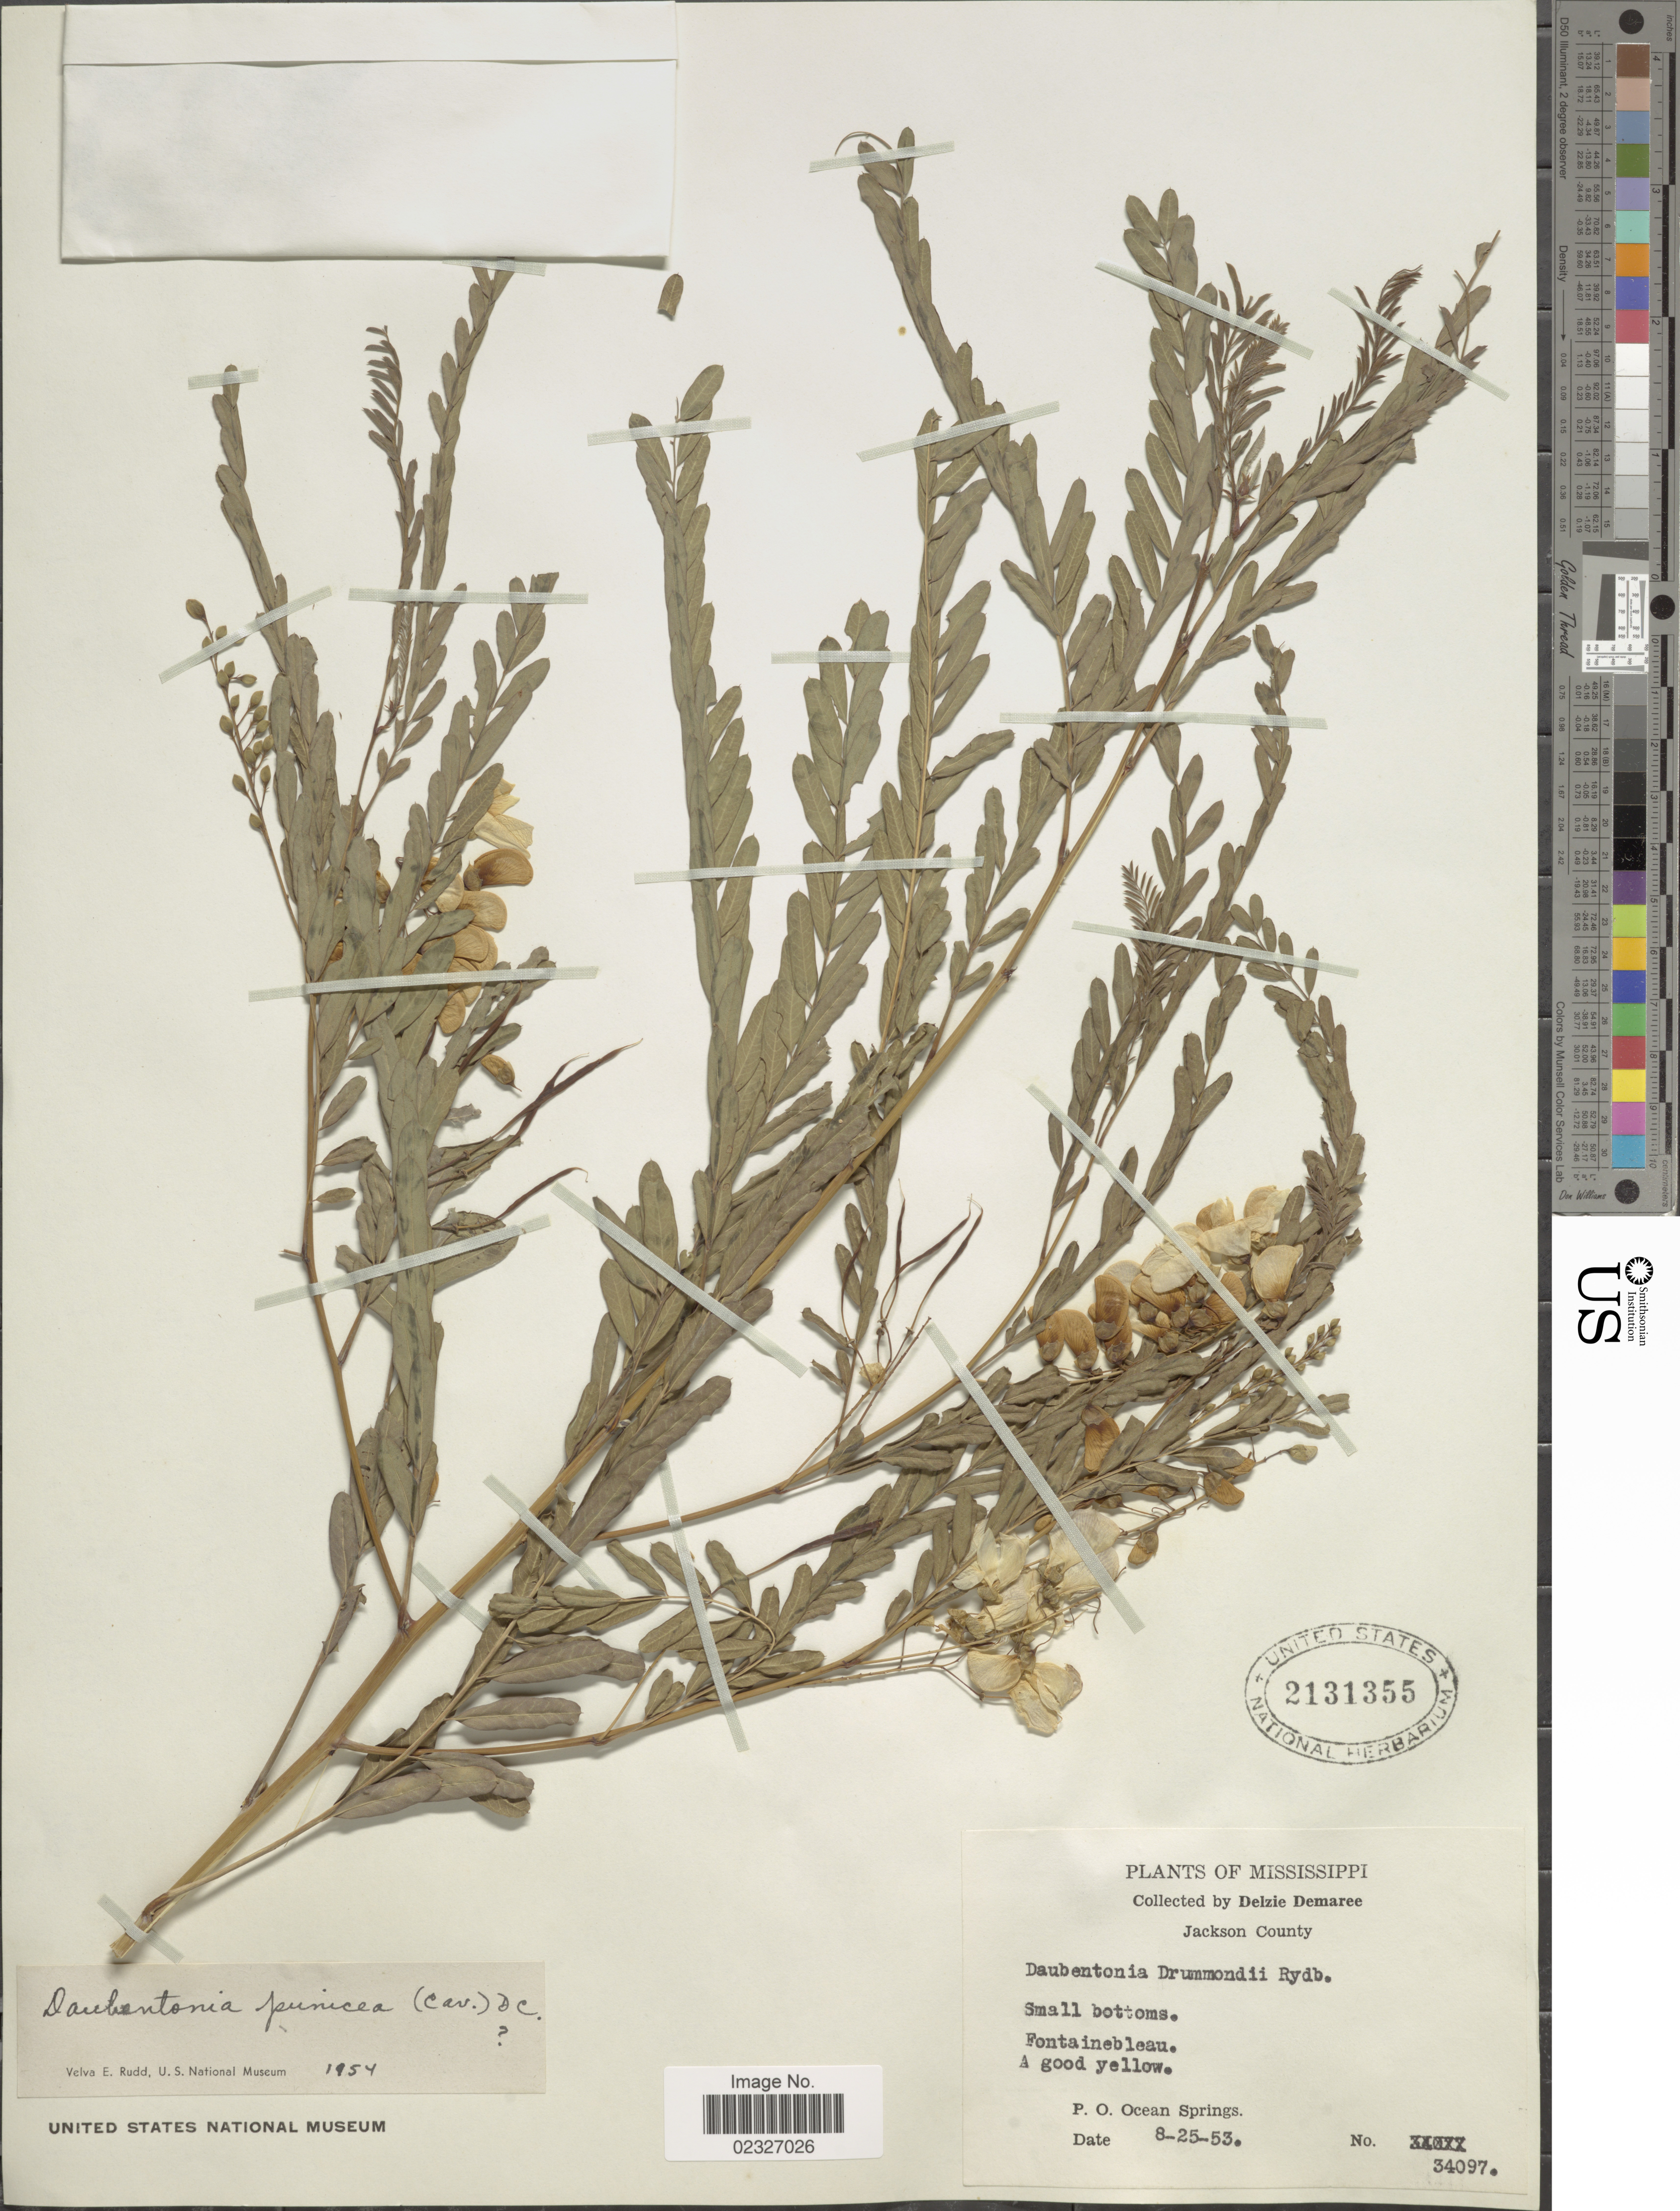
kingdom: Plantae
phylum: Tracheophyta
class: Magnoliopsida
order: Fabales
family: Fabaceae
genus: Sesbania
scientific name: Sesbania punicea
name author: (Cav.) Benth.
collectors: D. Demaree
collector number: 34097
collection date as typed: Transcribed d/m/y: 25/8/53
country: United States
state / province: Mississippi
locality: Jackson County, Ocean Springs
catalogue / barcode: US 2131355